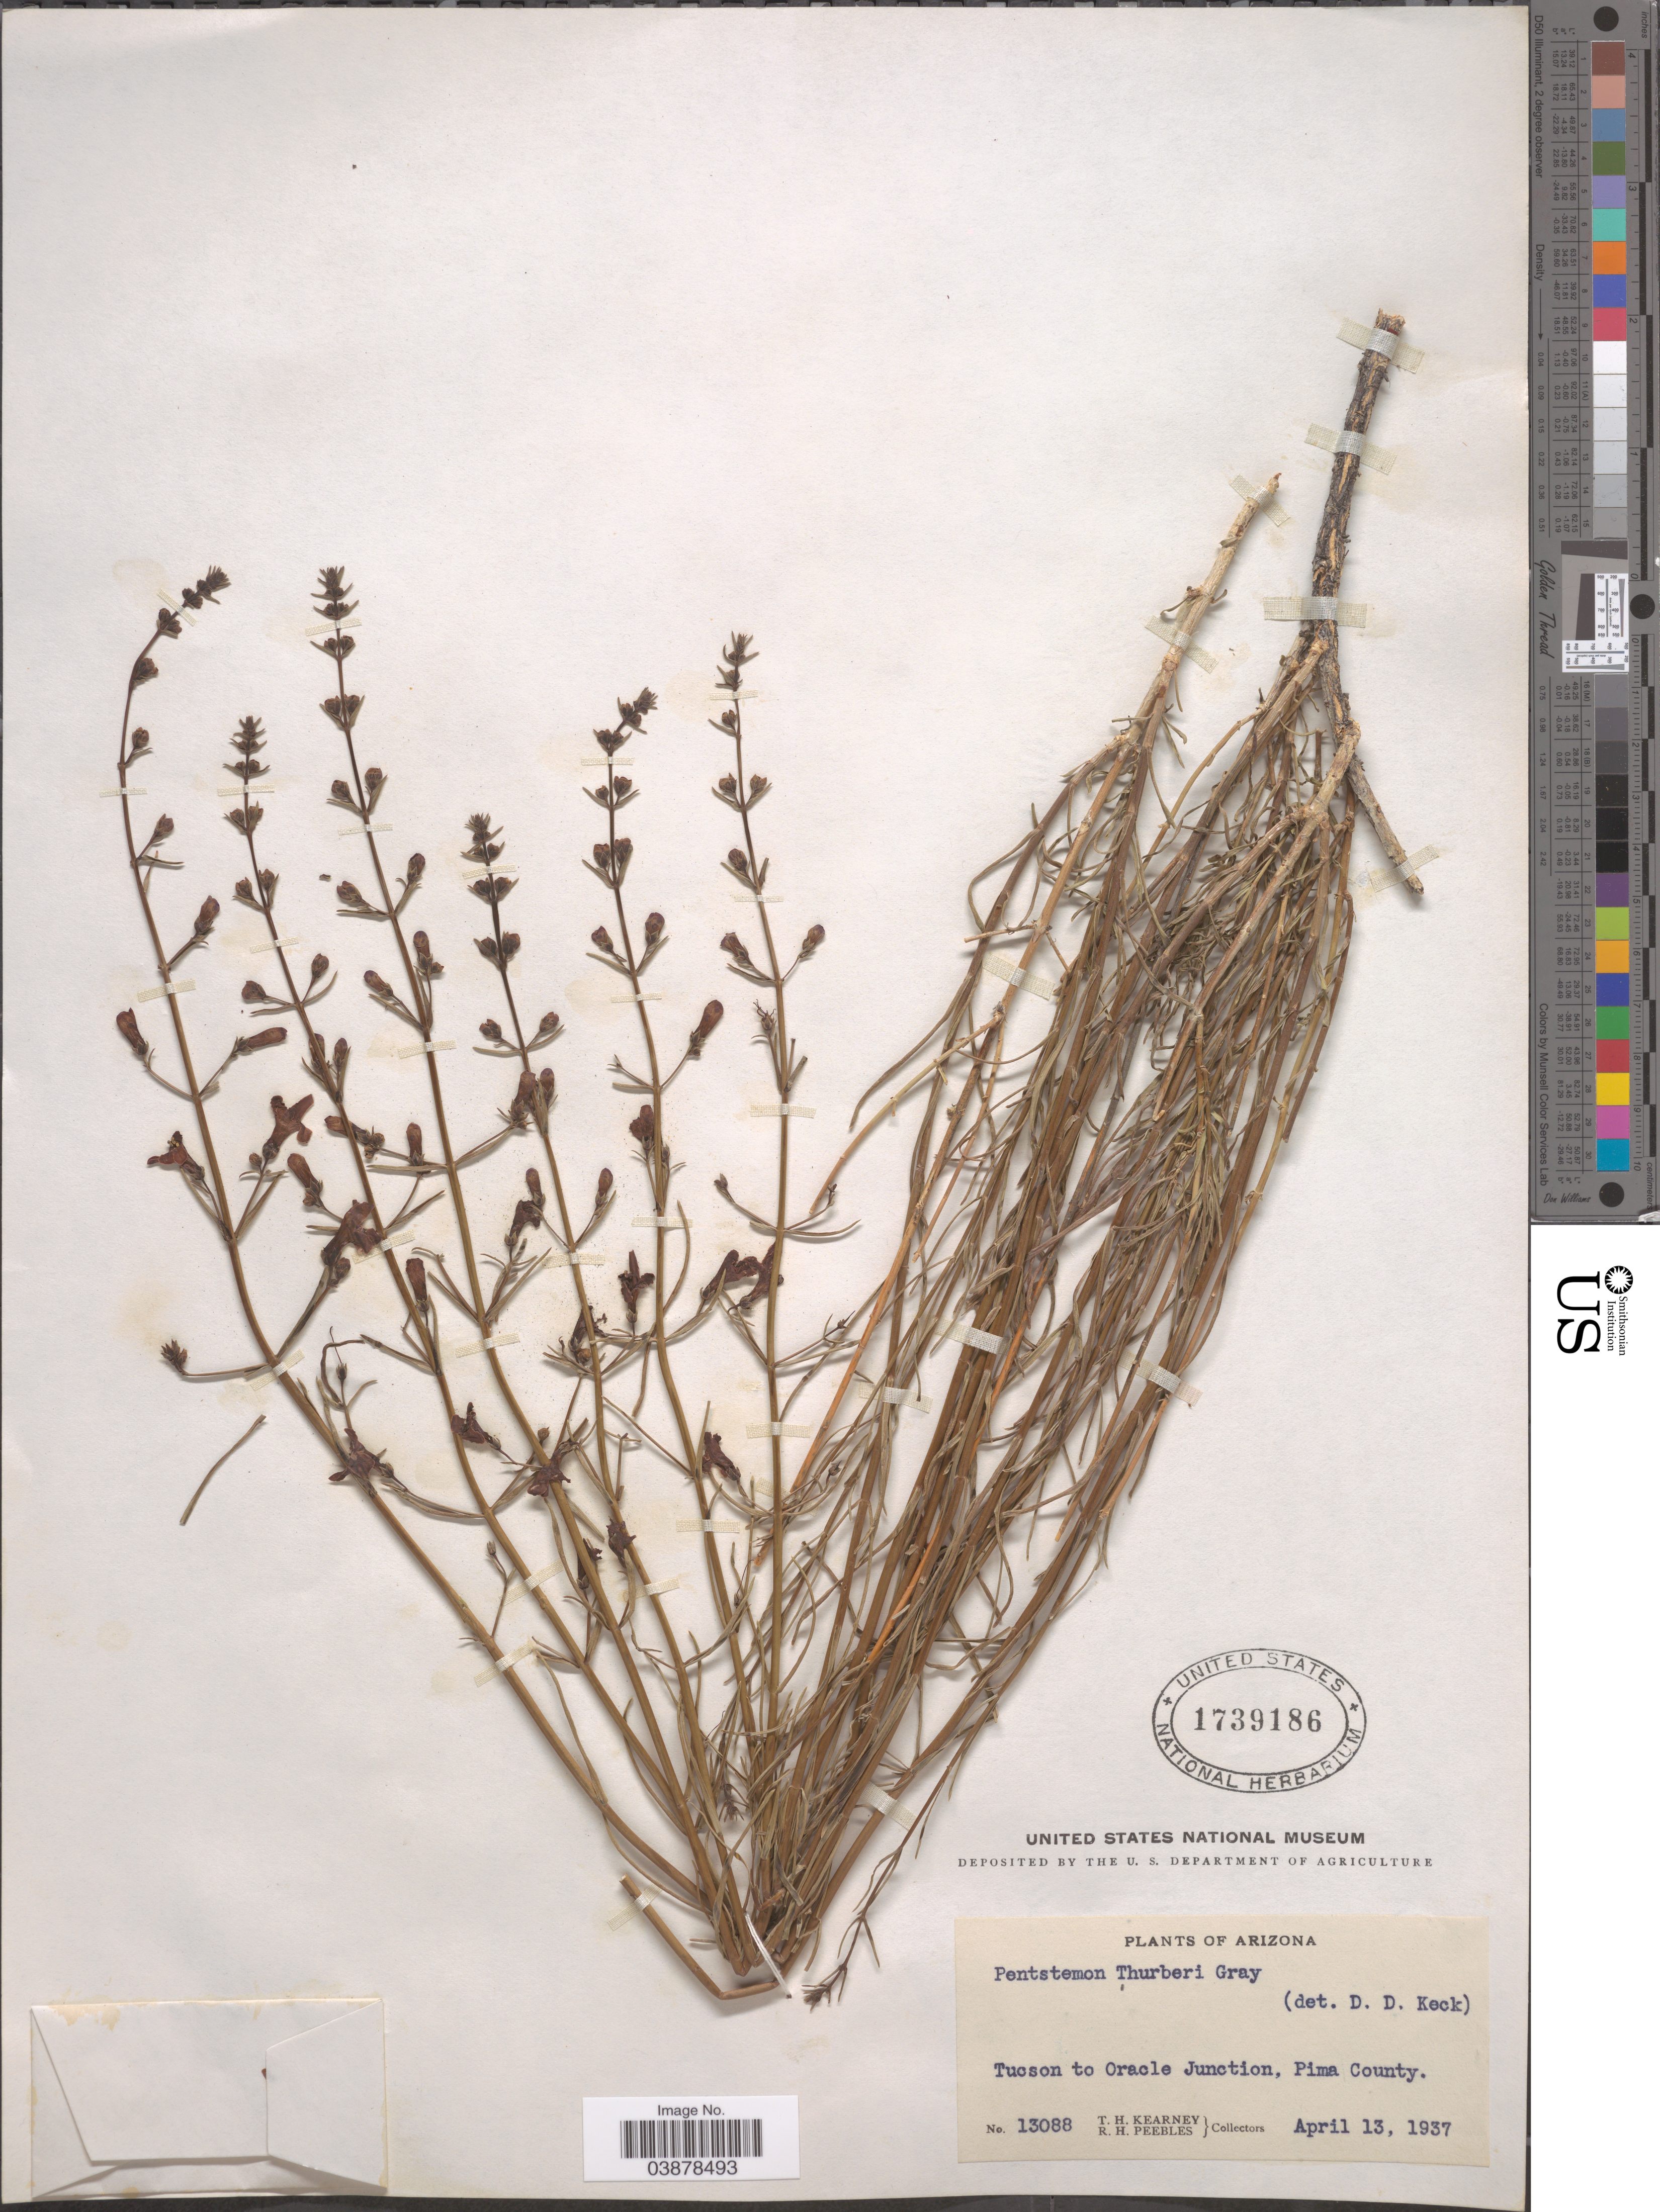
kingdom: Plantae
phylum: Tracheophyta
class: Magnoliopsida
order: Lamiales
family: Plantaginaceae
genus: Penstemon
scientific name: Penstemon thurberi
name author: Torr.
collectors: T. H. Kearney & R. H. Peebles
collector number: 13088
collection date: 1937-04-13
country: United States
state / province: Arizona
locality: Tucson to Oracle Junction, Pima County.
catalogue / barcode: US 1739186